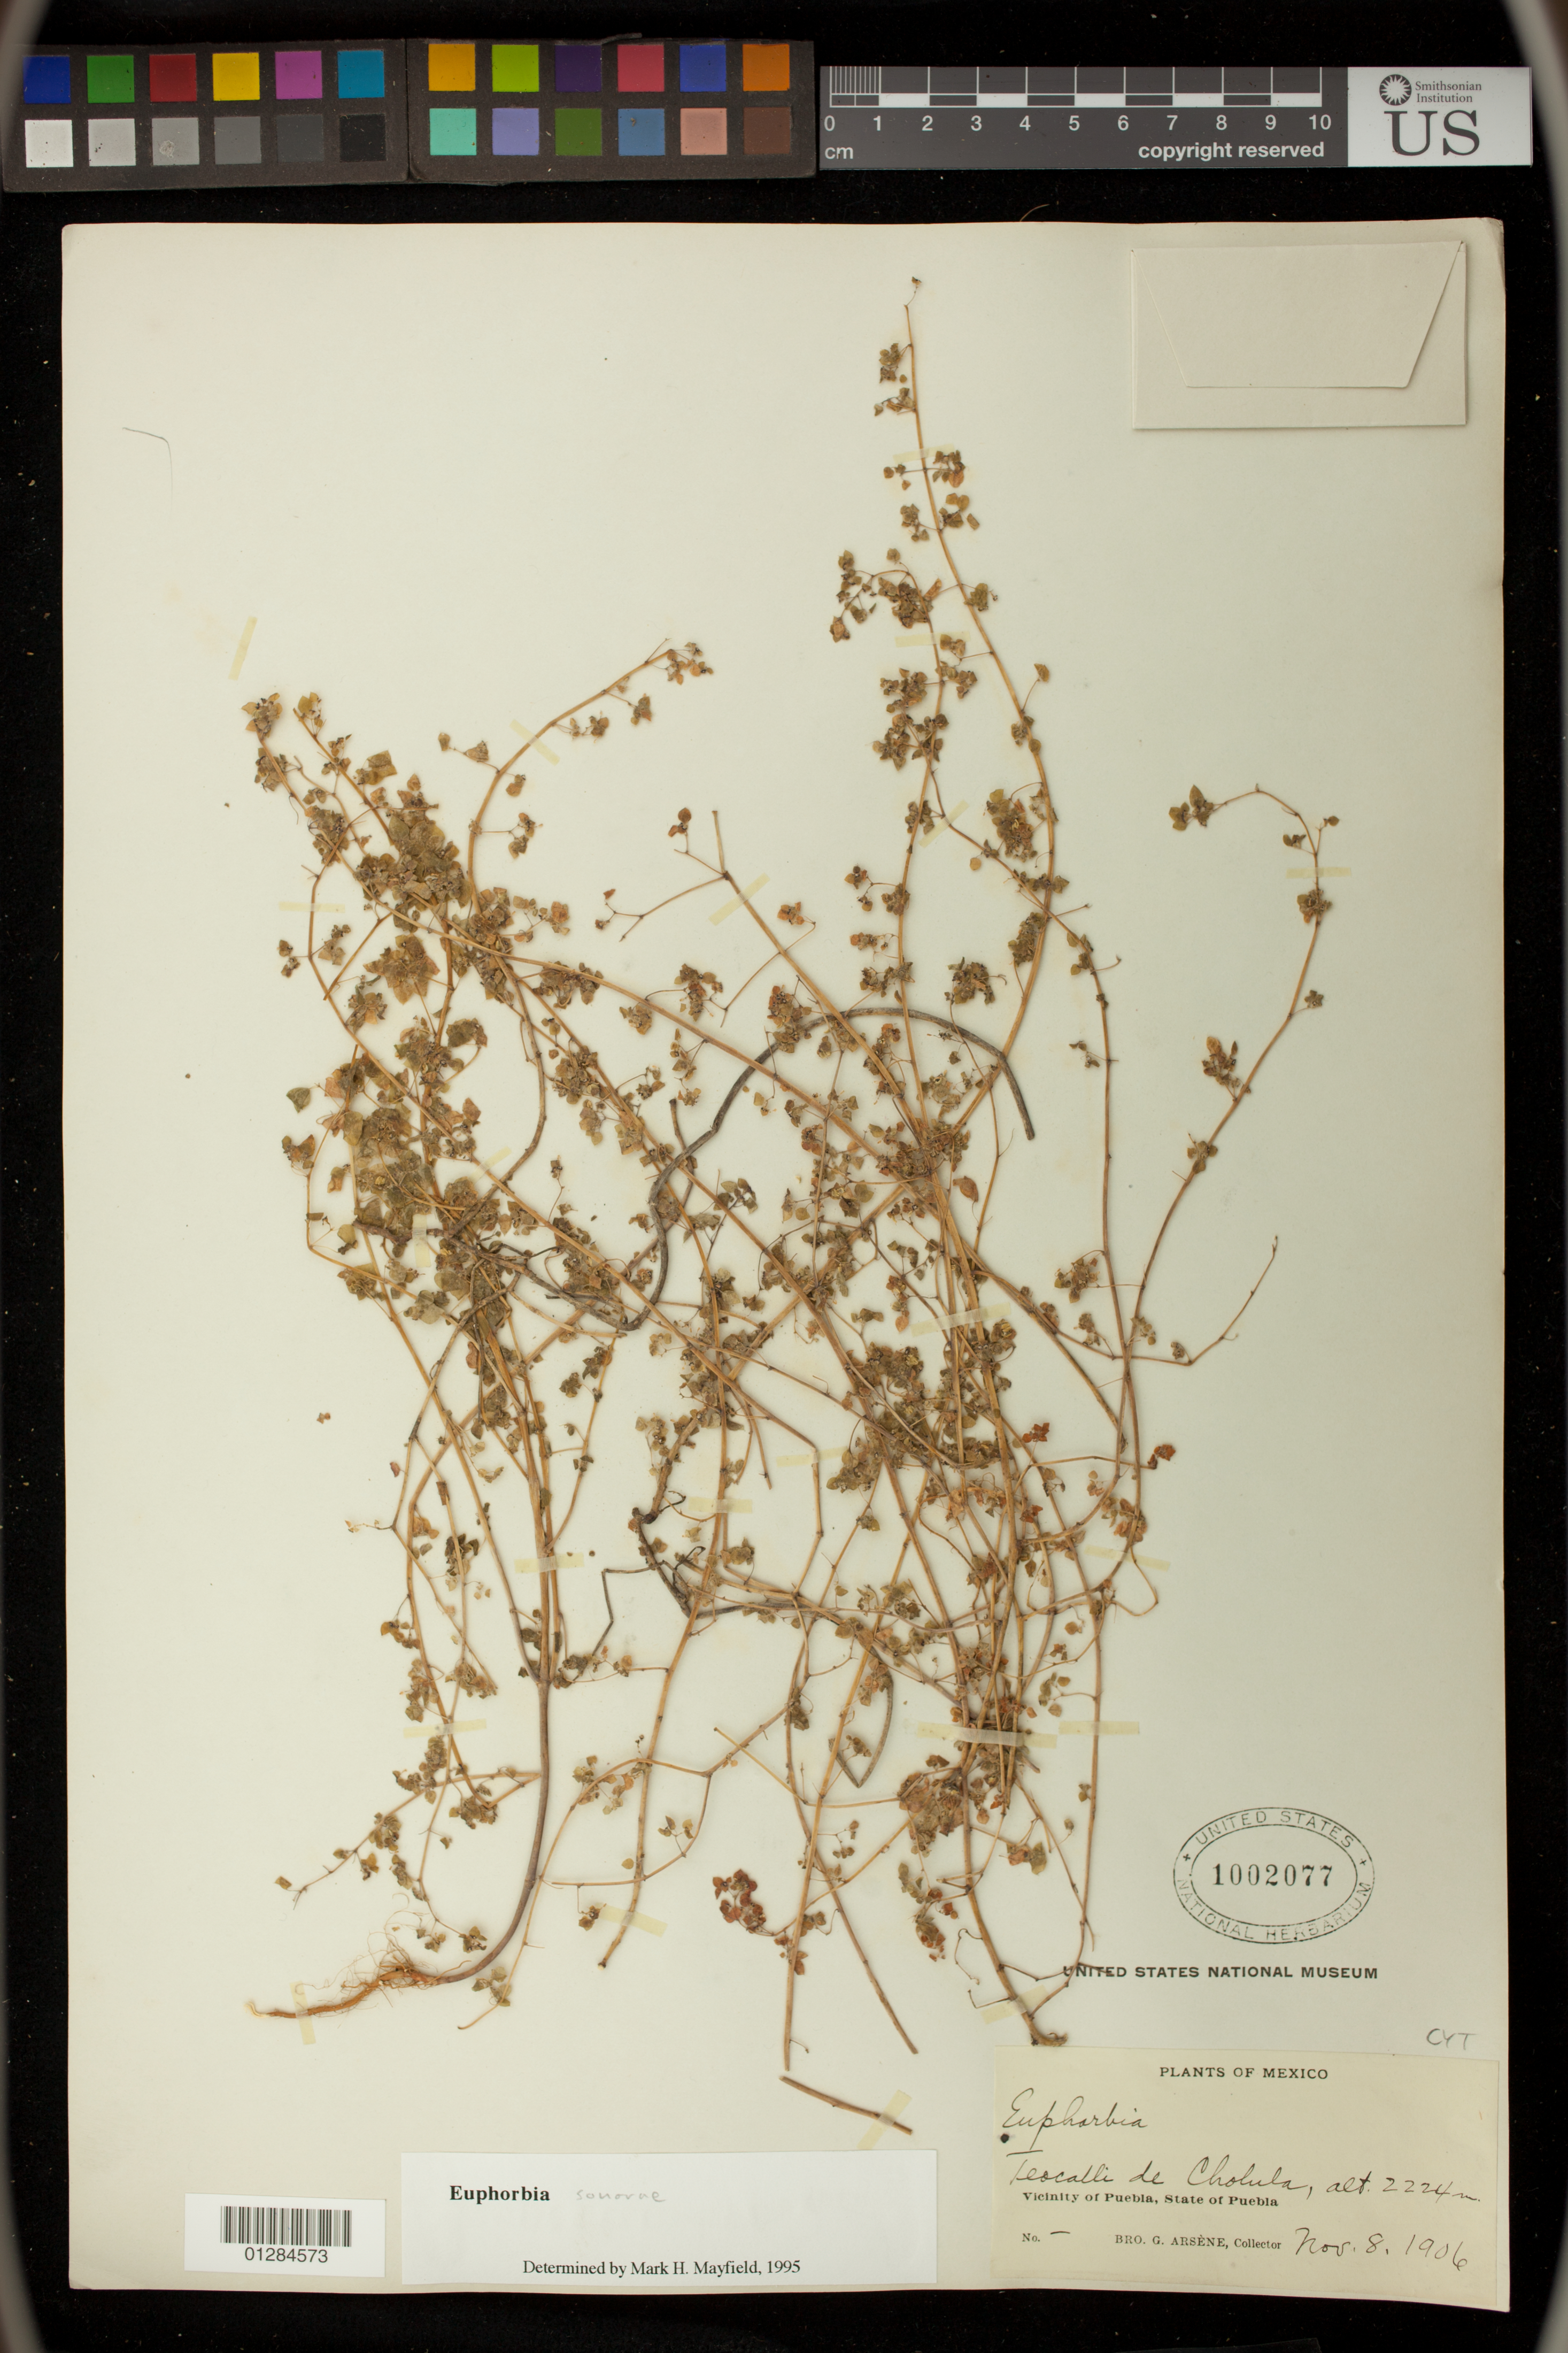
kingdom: Plantae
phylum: Tracheophyta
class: Magnoliopsida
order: Malpighiales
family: Euphorbiaceae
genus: Euphorbia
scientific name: Euphorbia sonorae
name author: Rose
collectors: Bro. G. Arsène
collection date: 1906-11-08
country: Mexico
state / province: Puebla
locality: Teocalli de Cholula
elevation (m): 2224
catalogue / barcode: US 1002077